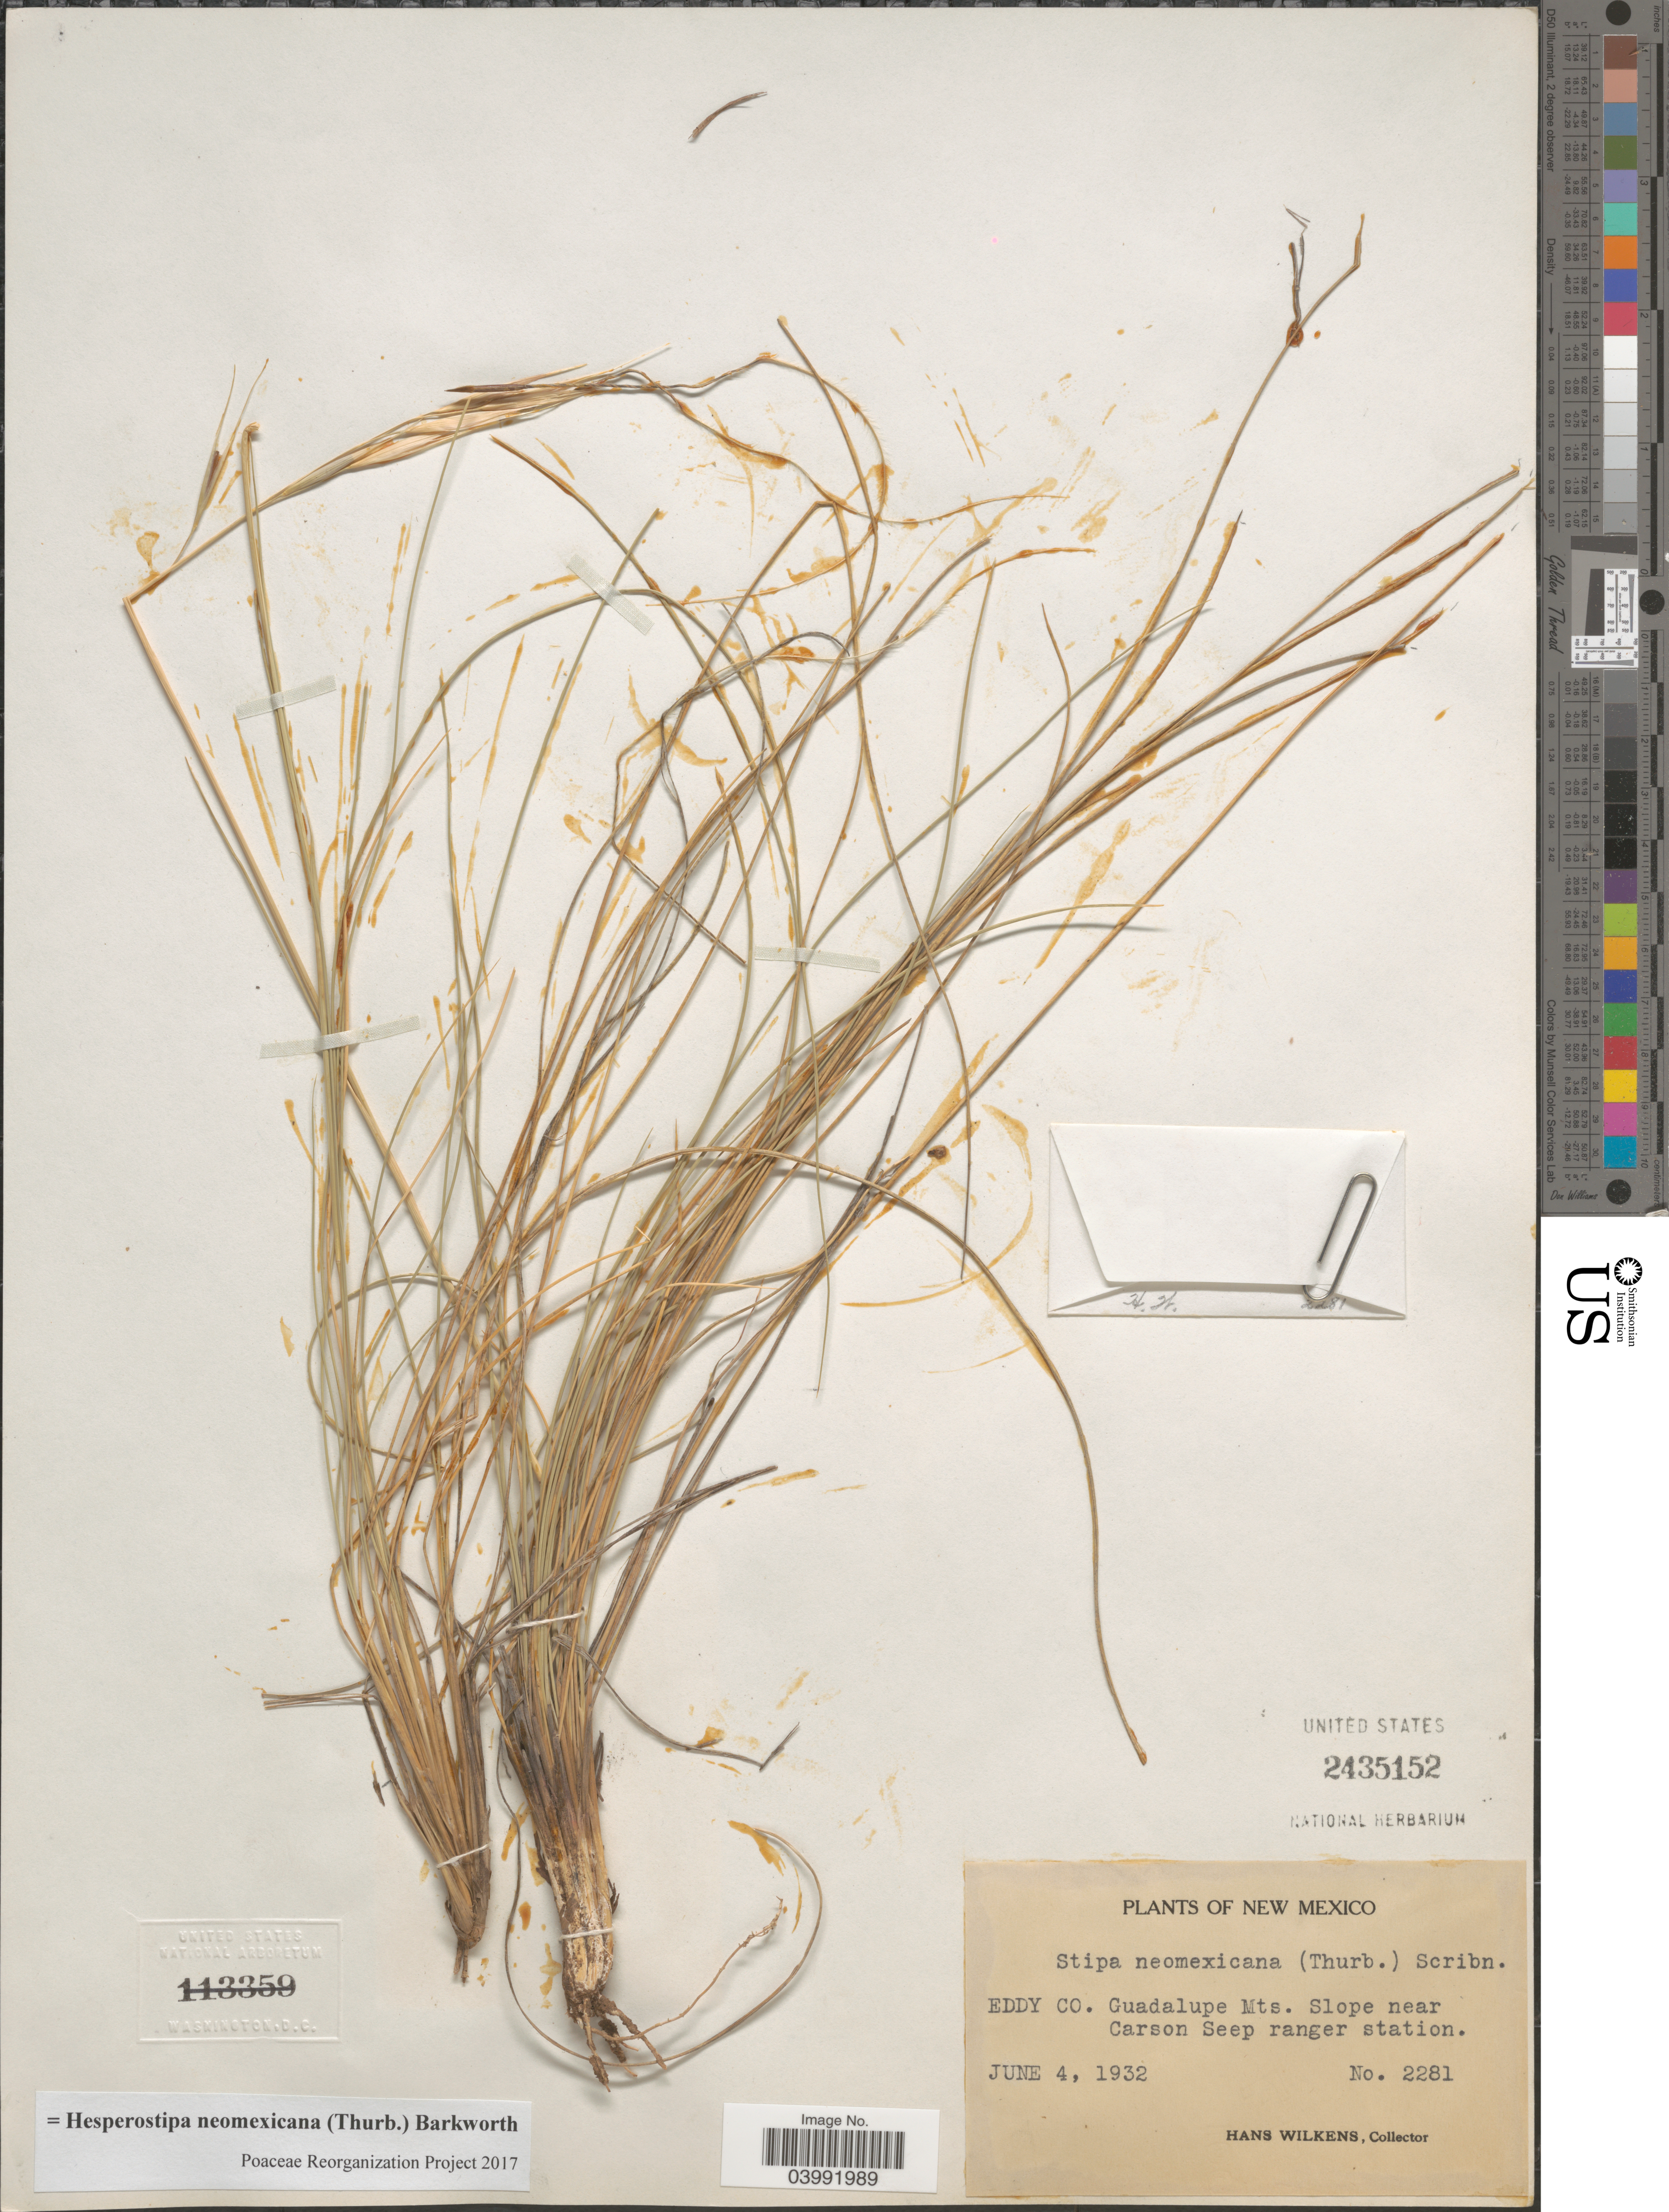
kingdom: Plantae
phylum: Tracheophyta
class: Liliopsida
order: Poales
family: Poaceae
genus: Hesperostipa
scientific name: Hesperostipa neomexicana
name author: (Thurb.) Barkworth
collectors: H. Wilkens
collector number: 2281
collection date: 1932-06-04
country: United States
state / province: New Mexico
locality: Eddy Co. Guadalupe Mts. Slope near Carson Seep ranger station.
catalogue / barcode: US 2435152